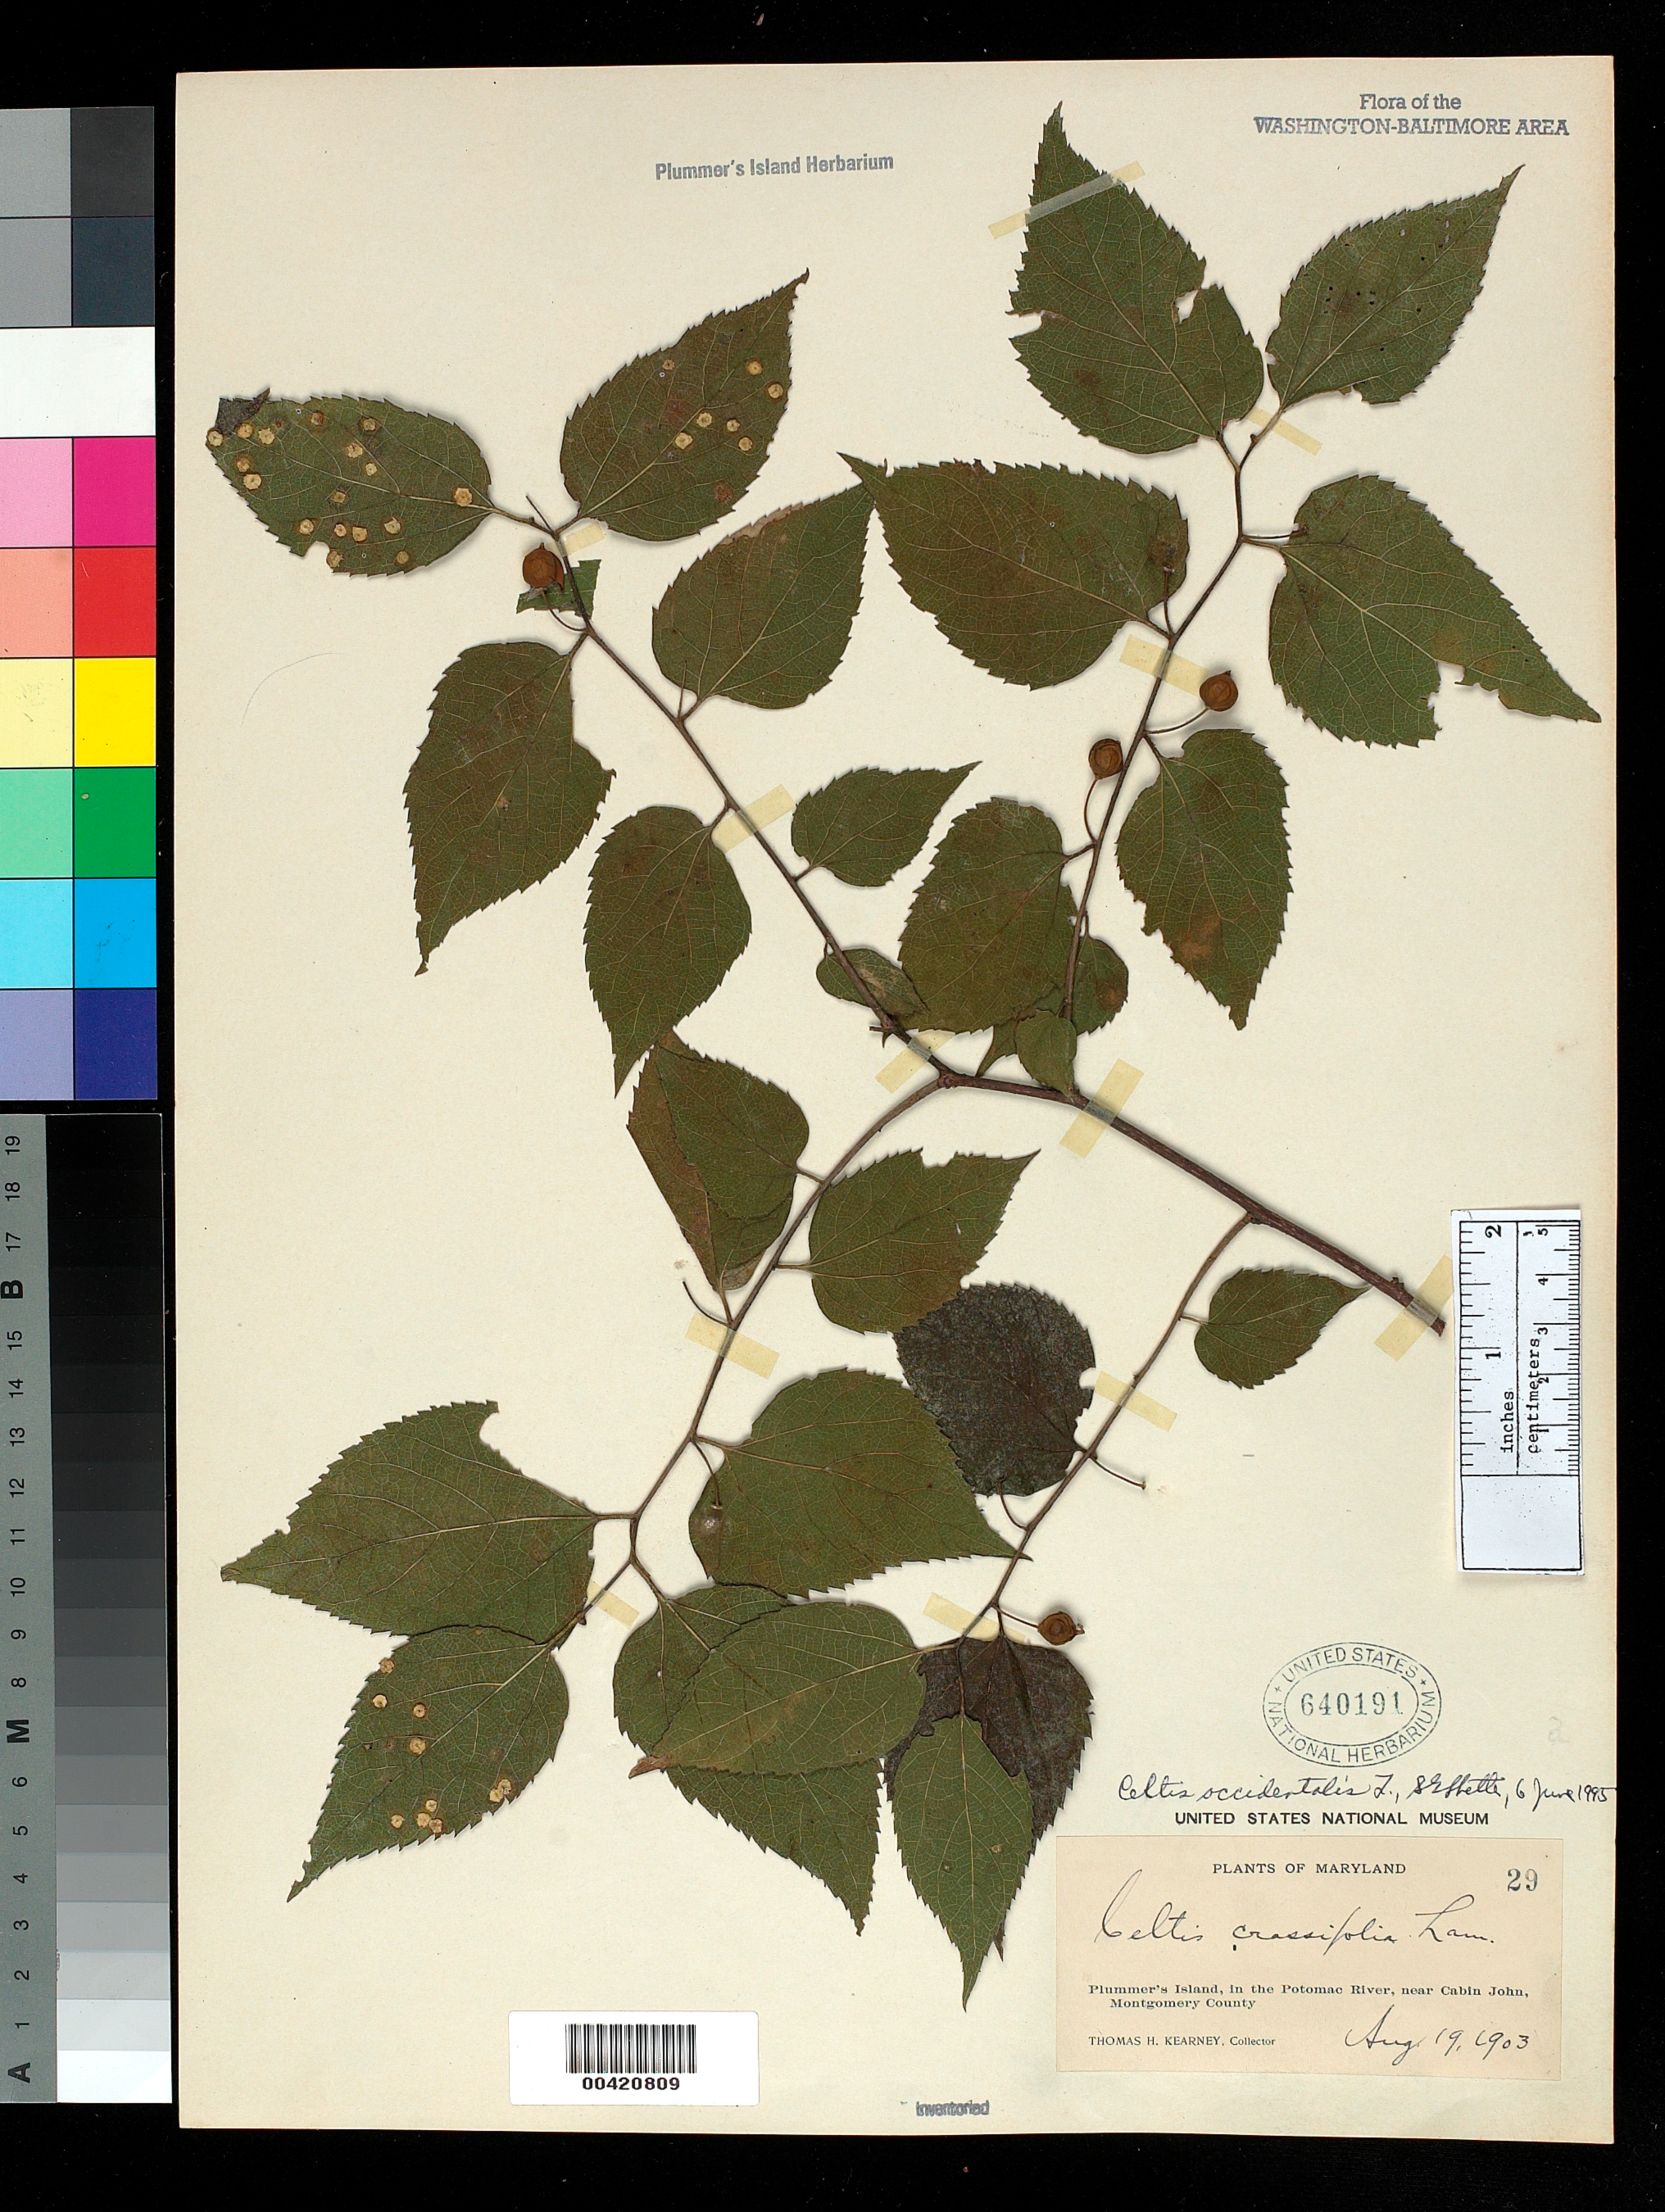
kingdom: Plantae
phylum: Tracheophyta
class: Magnoliopsida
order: Rosales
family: Cannabaceae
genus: Celtis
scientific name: Celtis occidentalis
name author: L.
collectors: T. H. Kearney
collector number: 29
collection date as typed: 19 Aug 1903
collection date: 1903-08-19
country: United States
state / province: Maryland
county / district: Montgomery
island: Plummers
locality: Plummer's Island C. & O. Canal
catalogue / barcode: US 640191